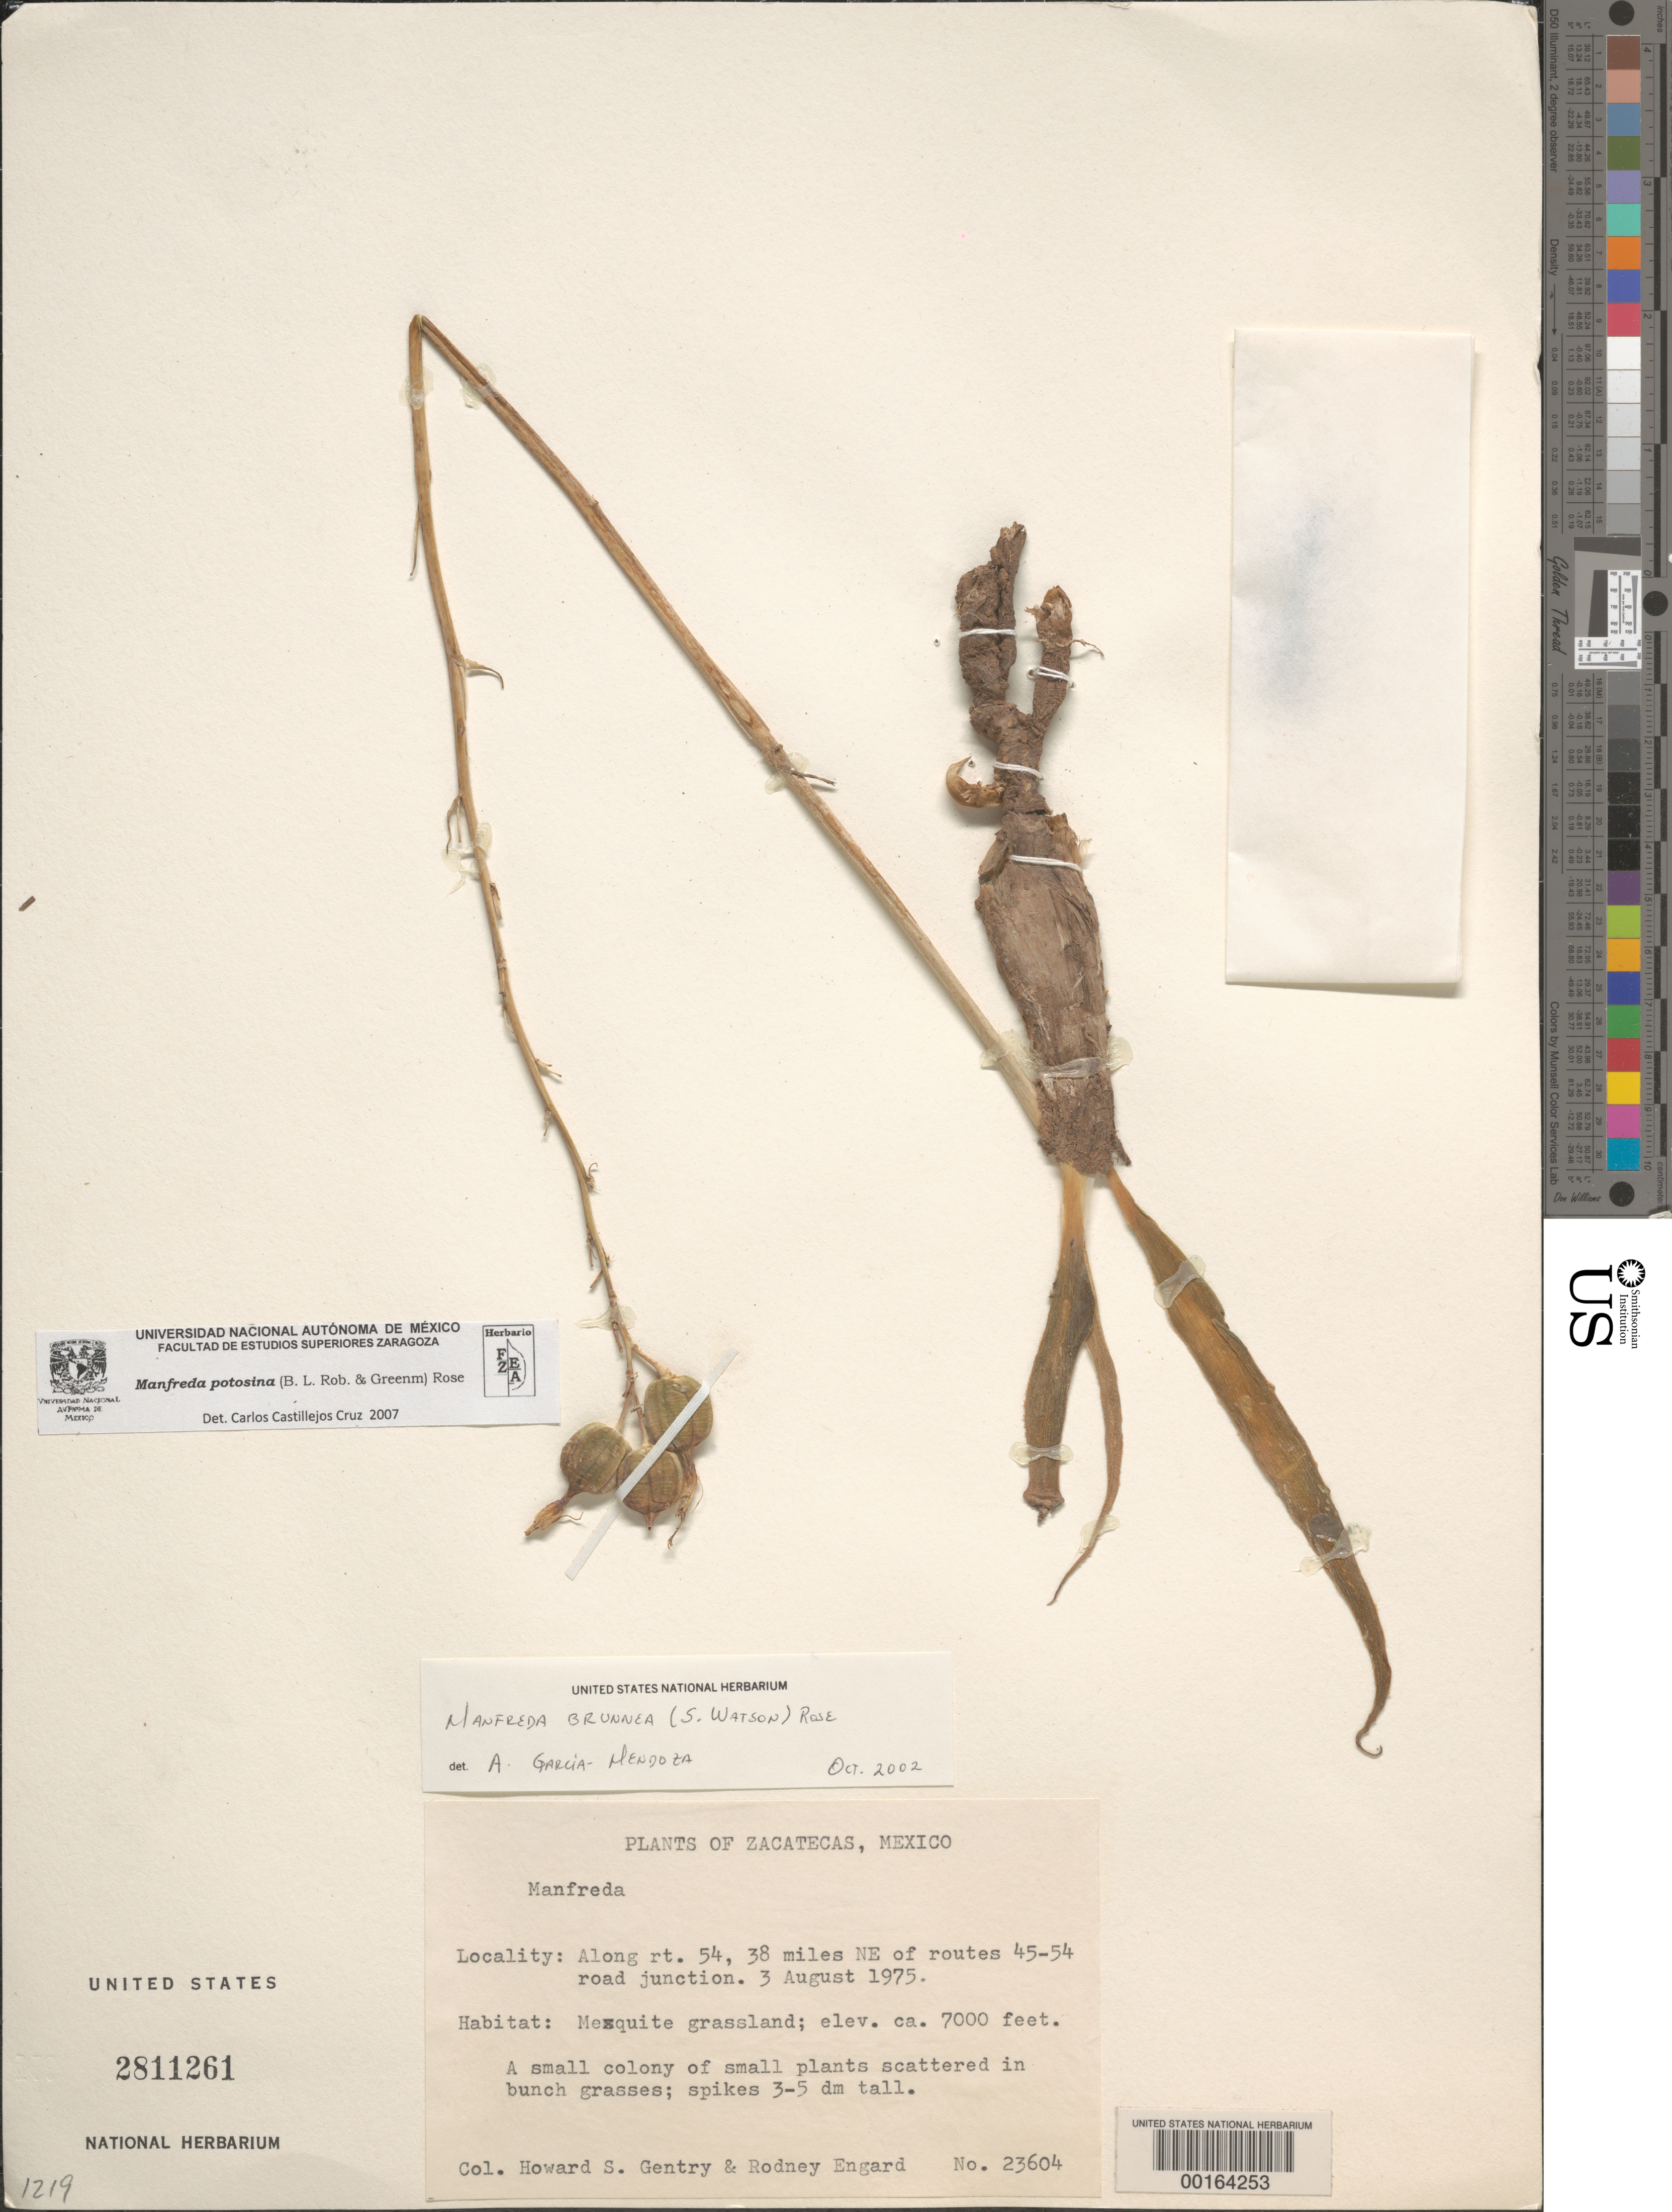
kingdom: Plantae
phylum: Tracheophyta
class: Liliopsida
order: Asparagales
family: Asparagaceae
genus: Manfreda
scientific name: Manfreda potosina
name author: (B.L. Rob. & Greenm.) Rose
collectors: H. S. Gentry & R. Engard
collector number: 23604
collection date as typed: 03 Aug 1975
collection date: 1975-08-03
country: Mexico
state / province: Zacatecas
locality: Along rt 54, 38 mi NE of routes 45-54 road junction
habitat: Mesquite grassland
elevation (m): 2134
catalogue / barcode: US 2811261